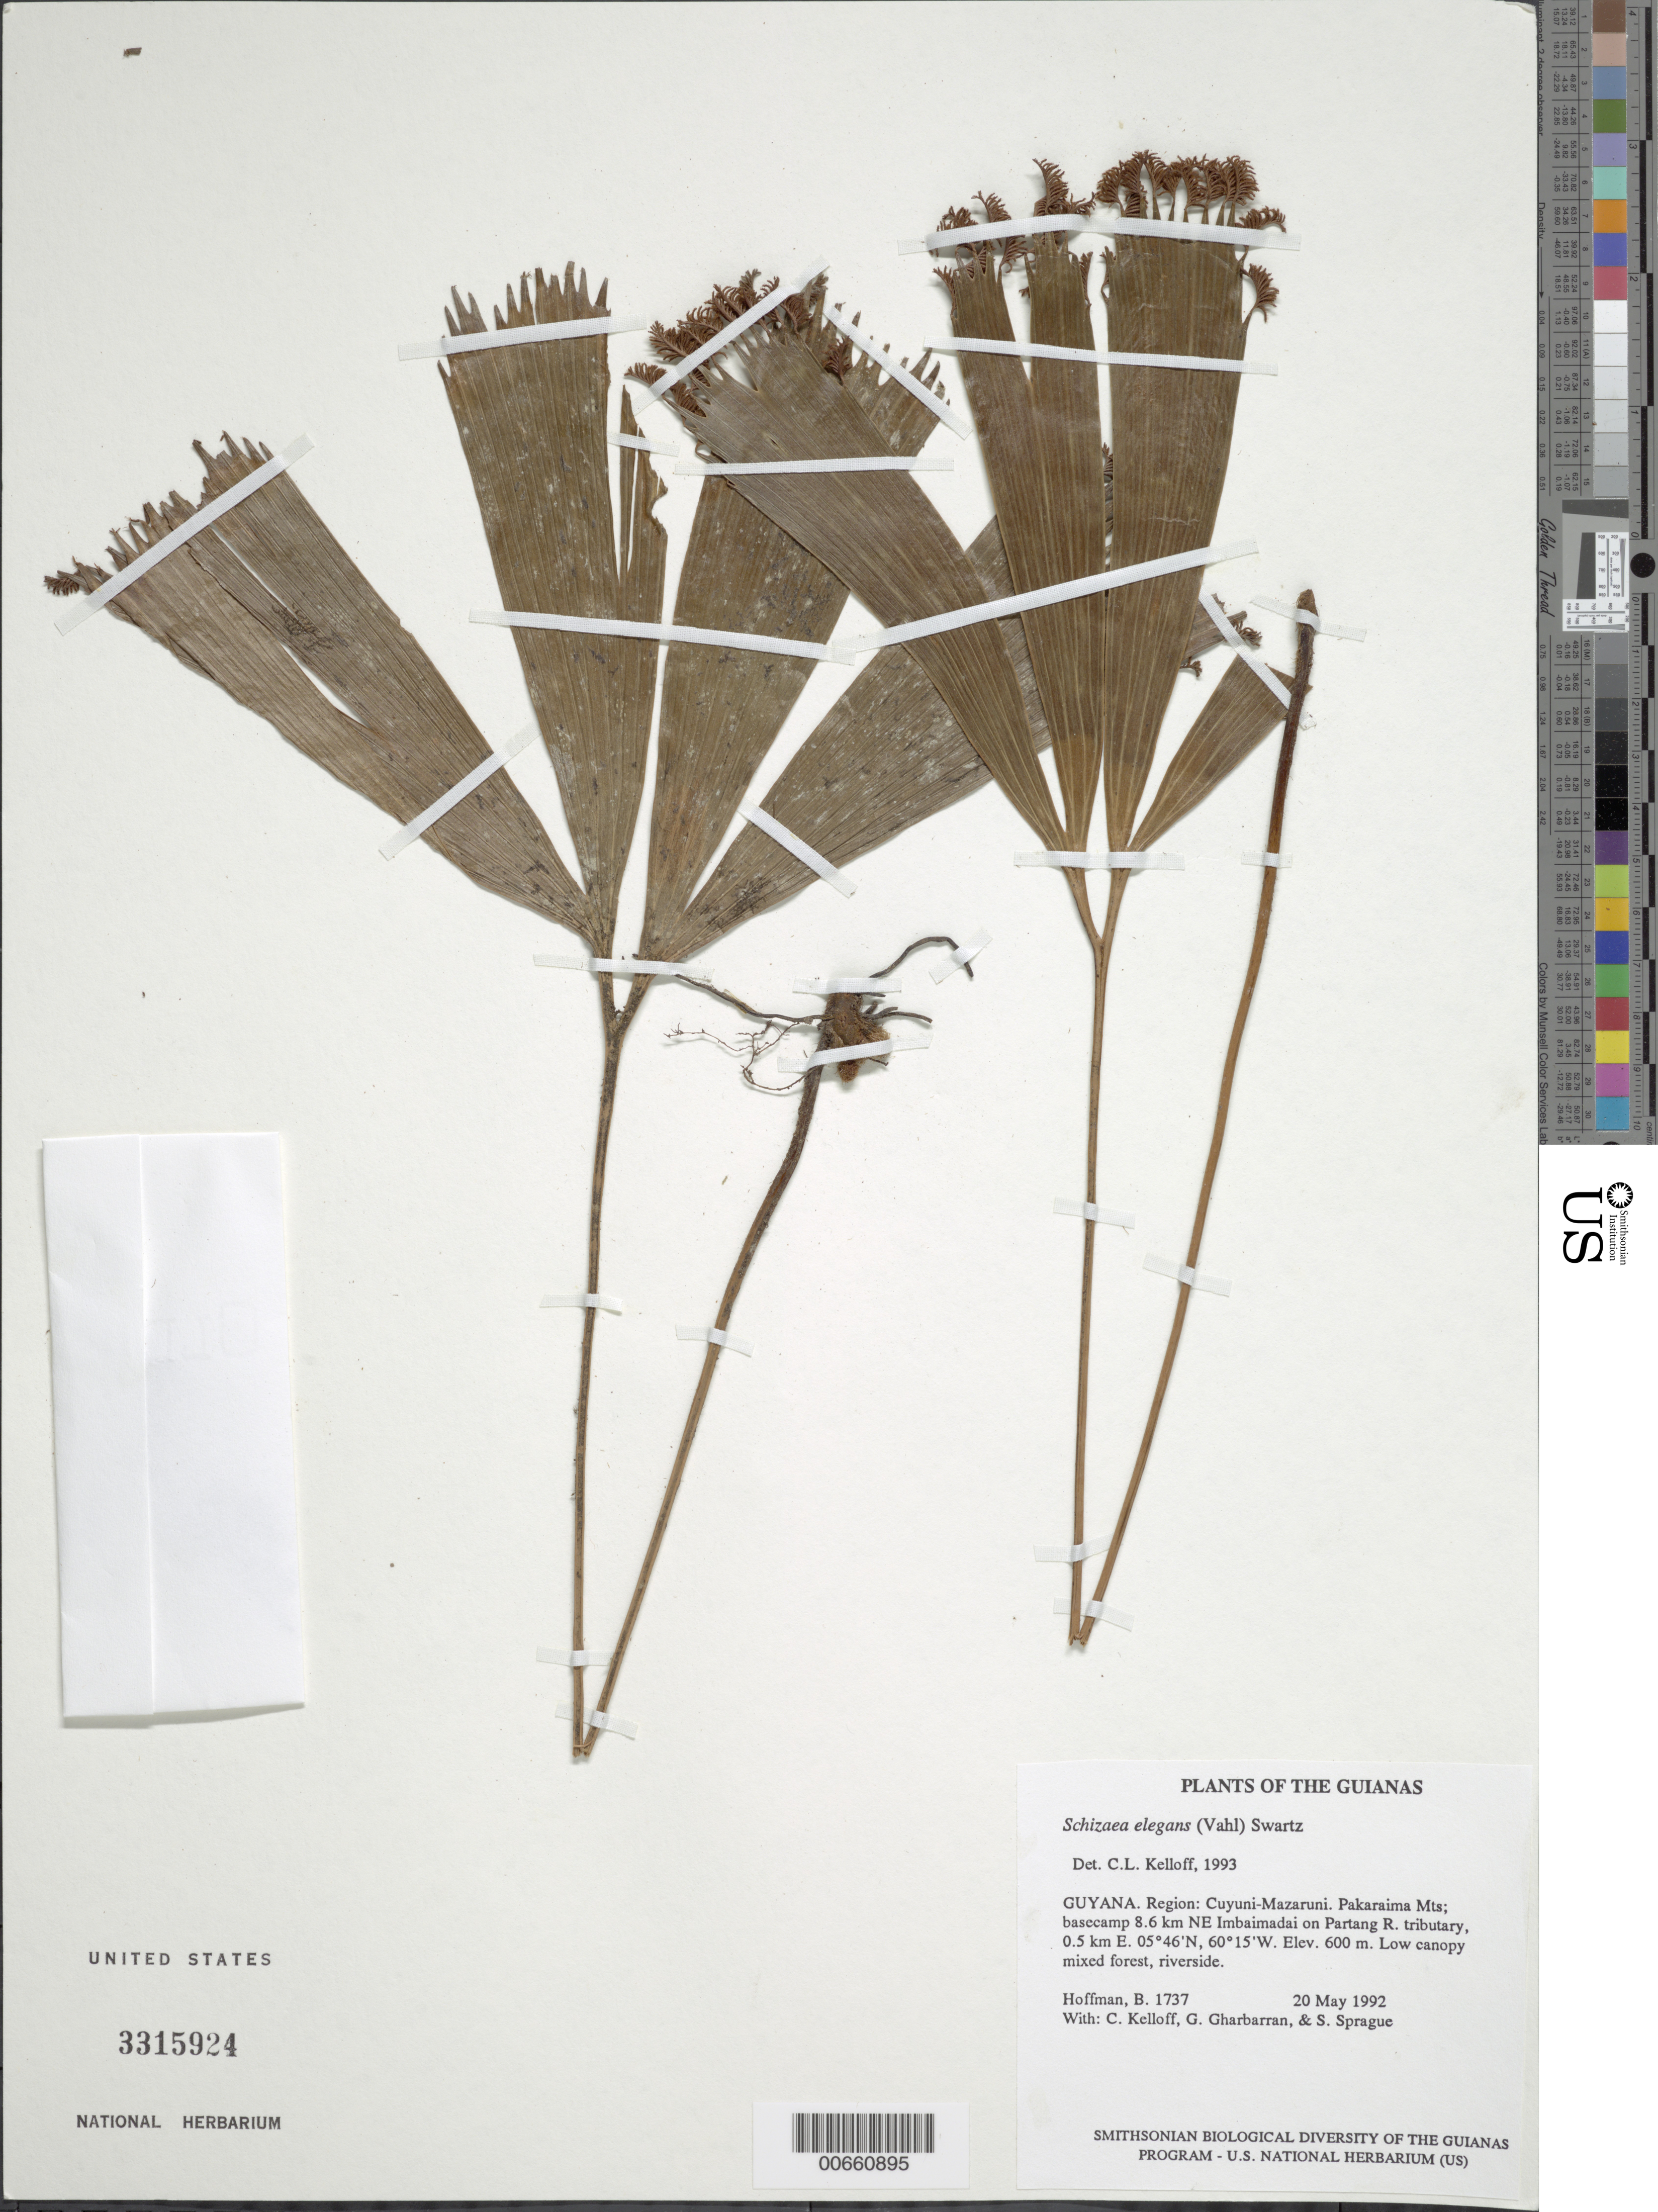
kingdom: Plantae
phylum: Tracheophyta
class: Polypodiopsida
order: Schizaeales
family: Schizaeaceae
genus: Schizaea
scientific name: Schizaea elegans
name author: (Vahl) Sw.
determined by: Kelloff, Carol L., (US), Smithsonian Institution - National Museum of Natural History (UNITED STATES)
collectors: B. Hoffman, C. L. Kelloff, G. Gharbarran & S. Sprague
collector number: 1737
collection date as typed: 20 May 1992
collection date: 1992-05-20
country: Guyana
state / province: Cuyuni-Mazaruni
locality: Pakaraima Mts; basecamp 8.6 km NE Imbaimadai on Partang River tributary, 0.5 km E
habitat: Low canopy mixed forest, riverside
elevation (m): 600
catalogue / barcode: US 3315924